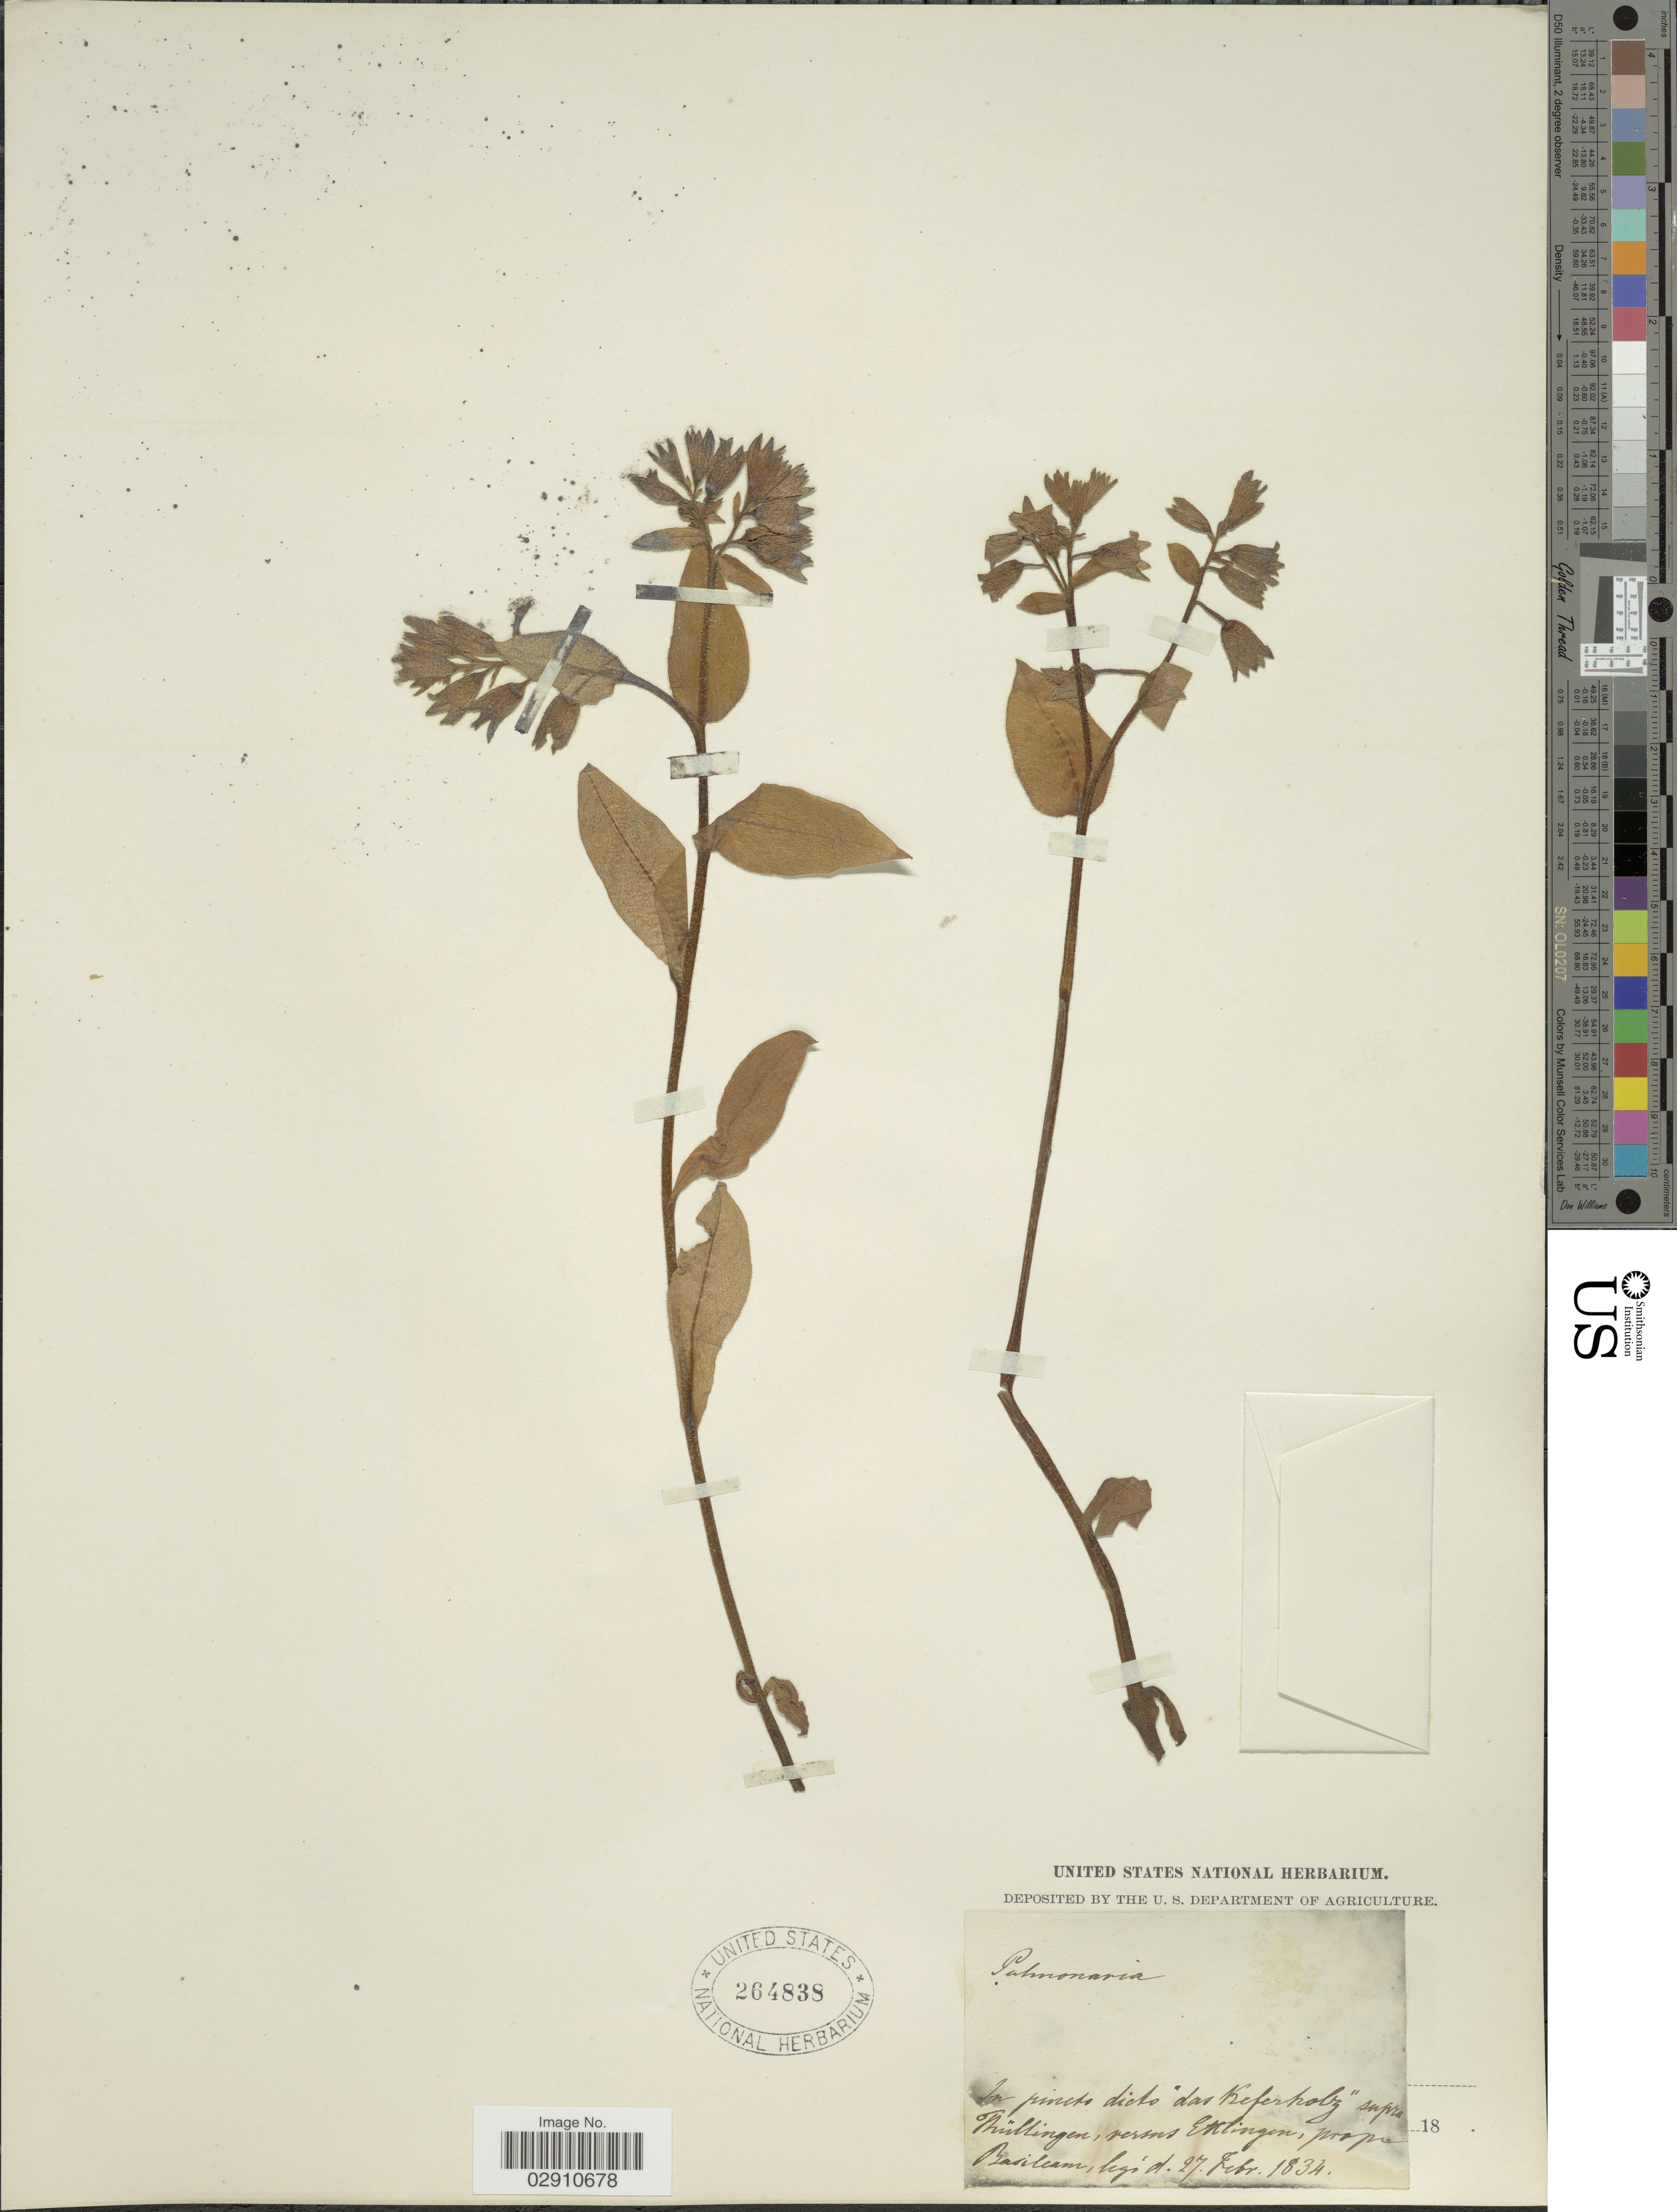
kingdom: Plantae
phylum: Tracheophyta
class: Magnoliopsida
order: Boraginales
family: Boraginaceae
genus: Pulmonaria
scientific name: Pulmonaria sp.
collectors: U.S. National Herbarium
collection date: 1834-02-27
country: Germany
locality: In pincto dicto "das Keferholz" supra Thüllingen, versus Ettlingen, prope Basilcam.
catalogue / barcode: US 264838